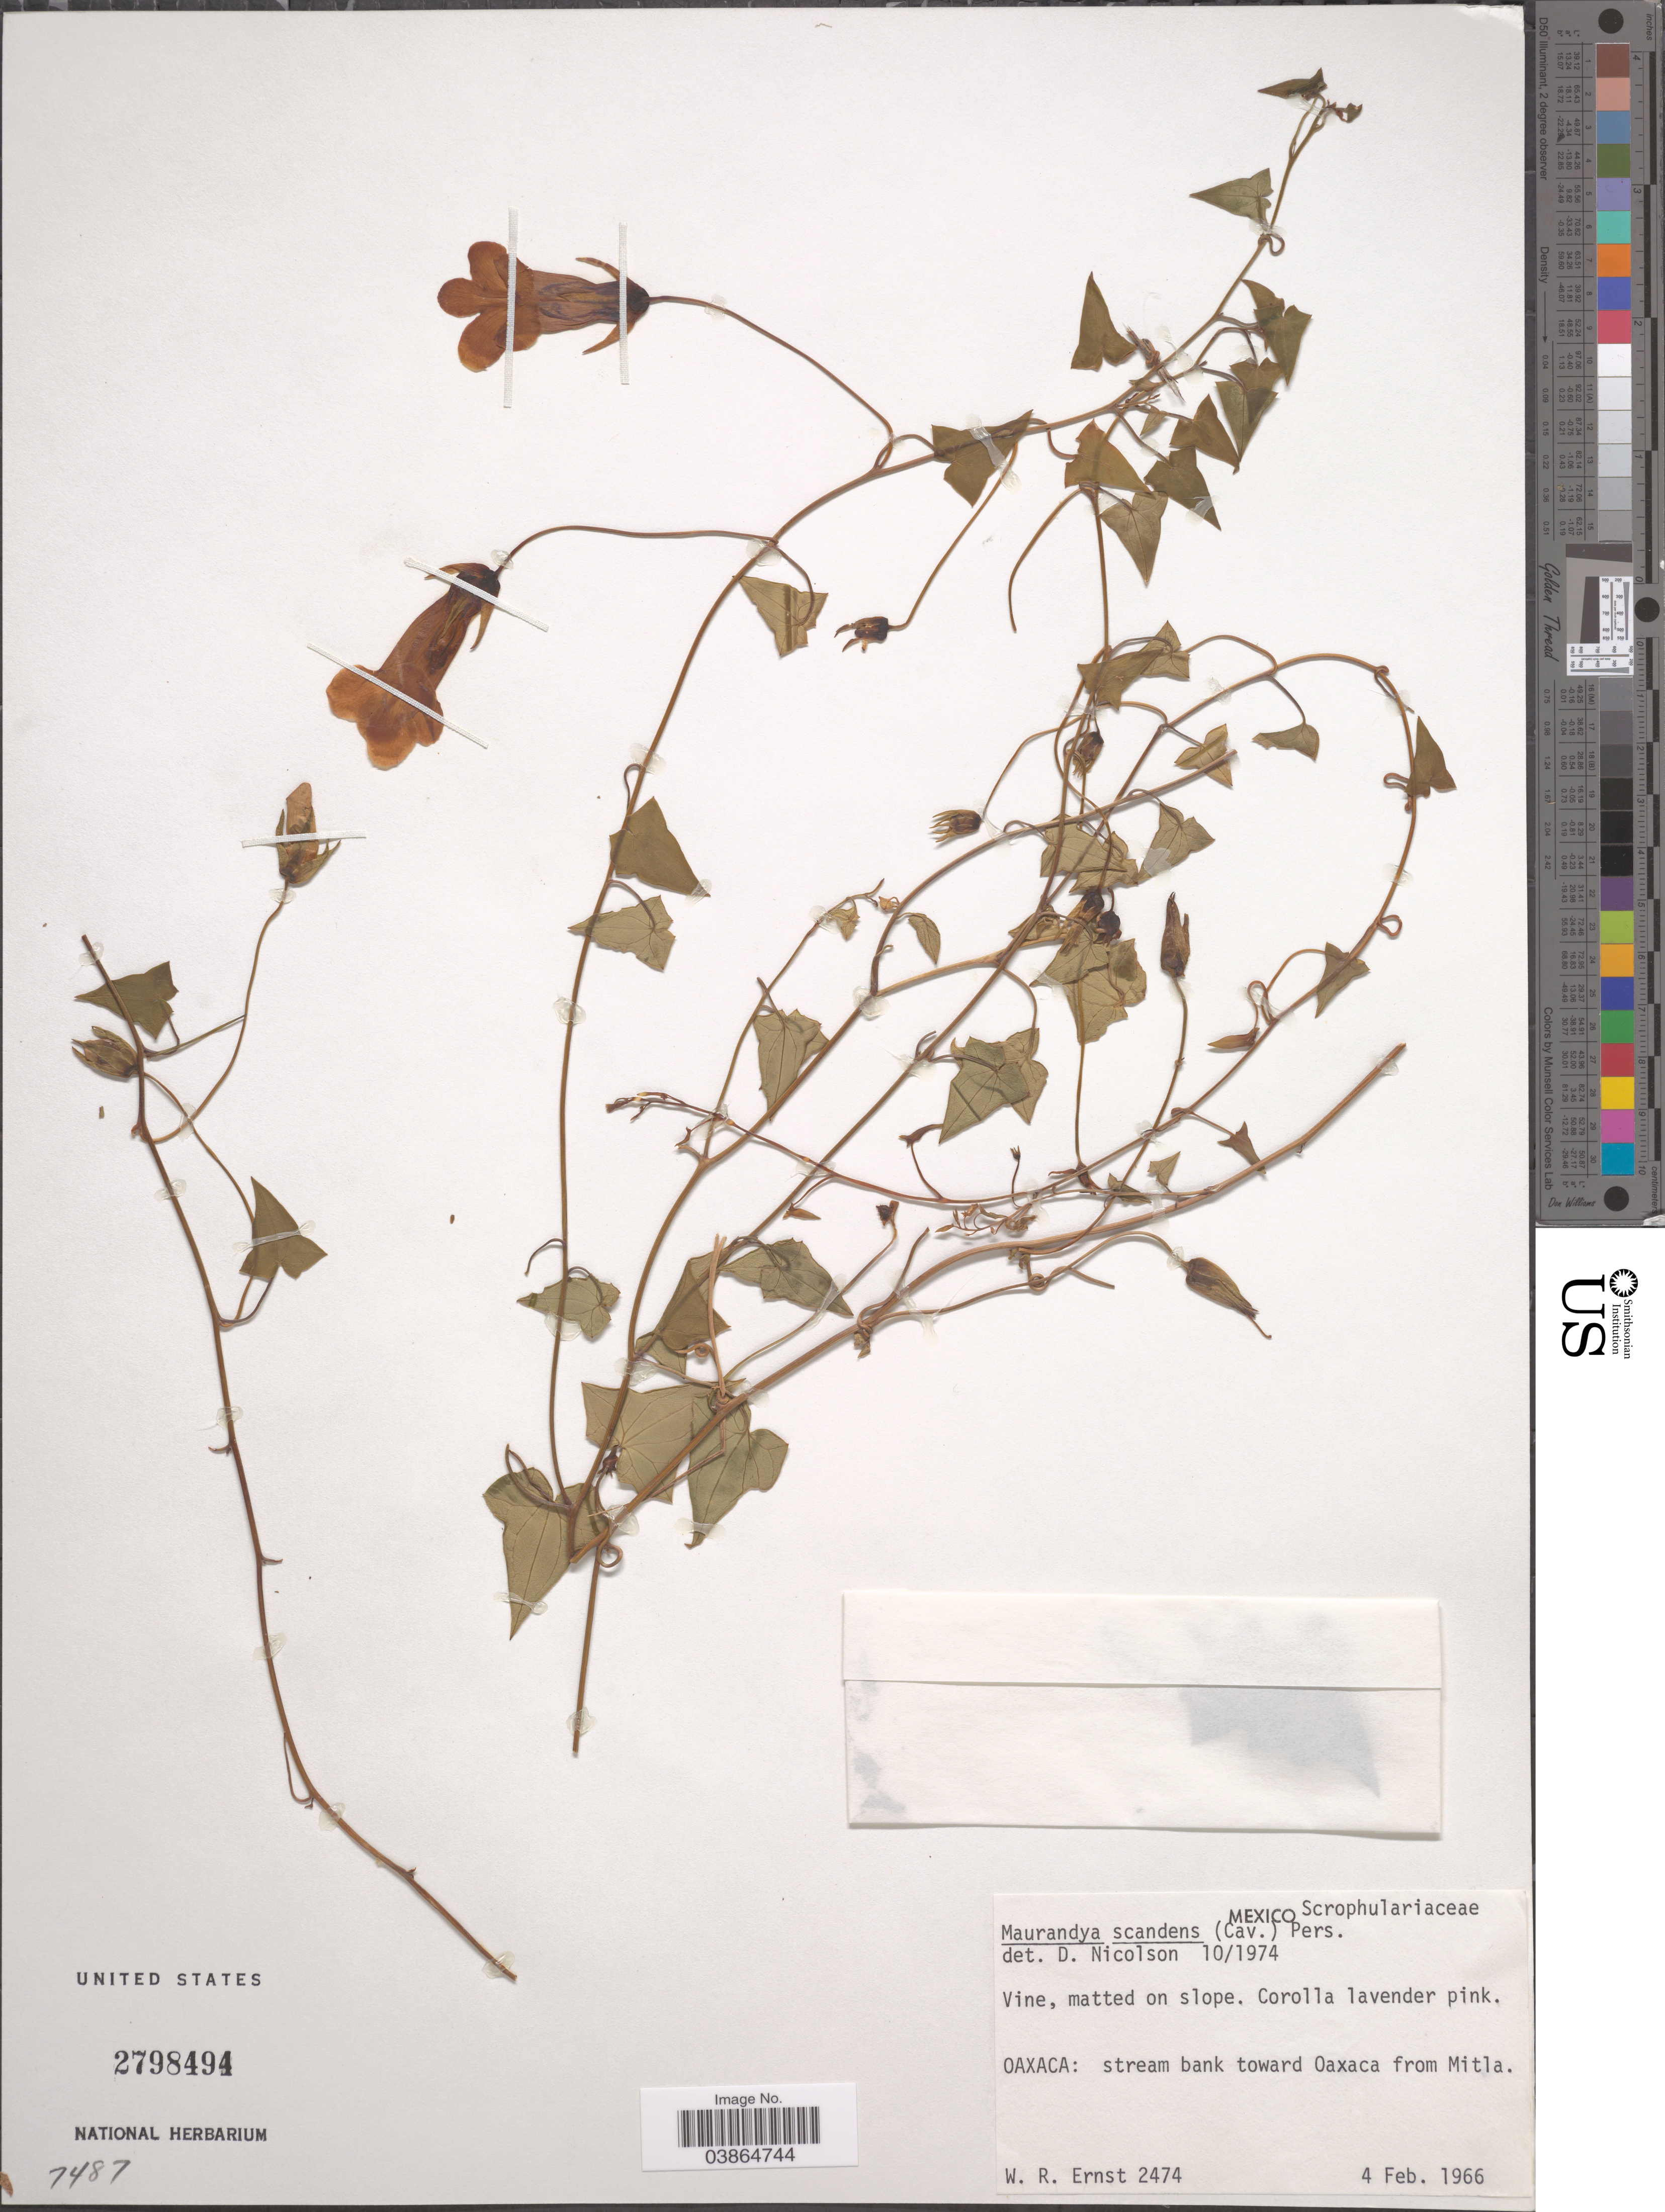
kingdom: Plantae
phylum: Tracheophyta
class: Magnoliopsida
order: Lamiales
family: Plantaginaceae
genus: Maurandya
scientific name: Maurandya scandens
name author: (Cav.) Pers.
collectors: W. R. Ernst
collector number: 2474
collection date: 1966-02-04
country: Mexico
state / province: Oaxaca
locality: Stream bank toward Oaxaca from Mitla.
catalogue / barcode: US 2798494